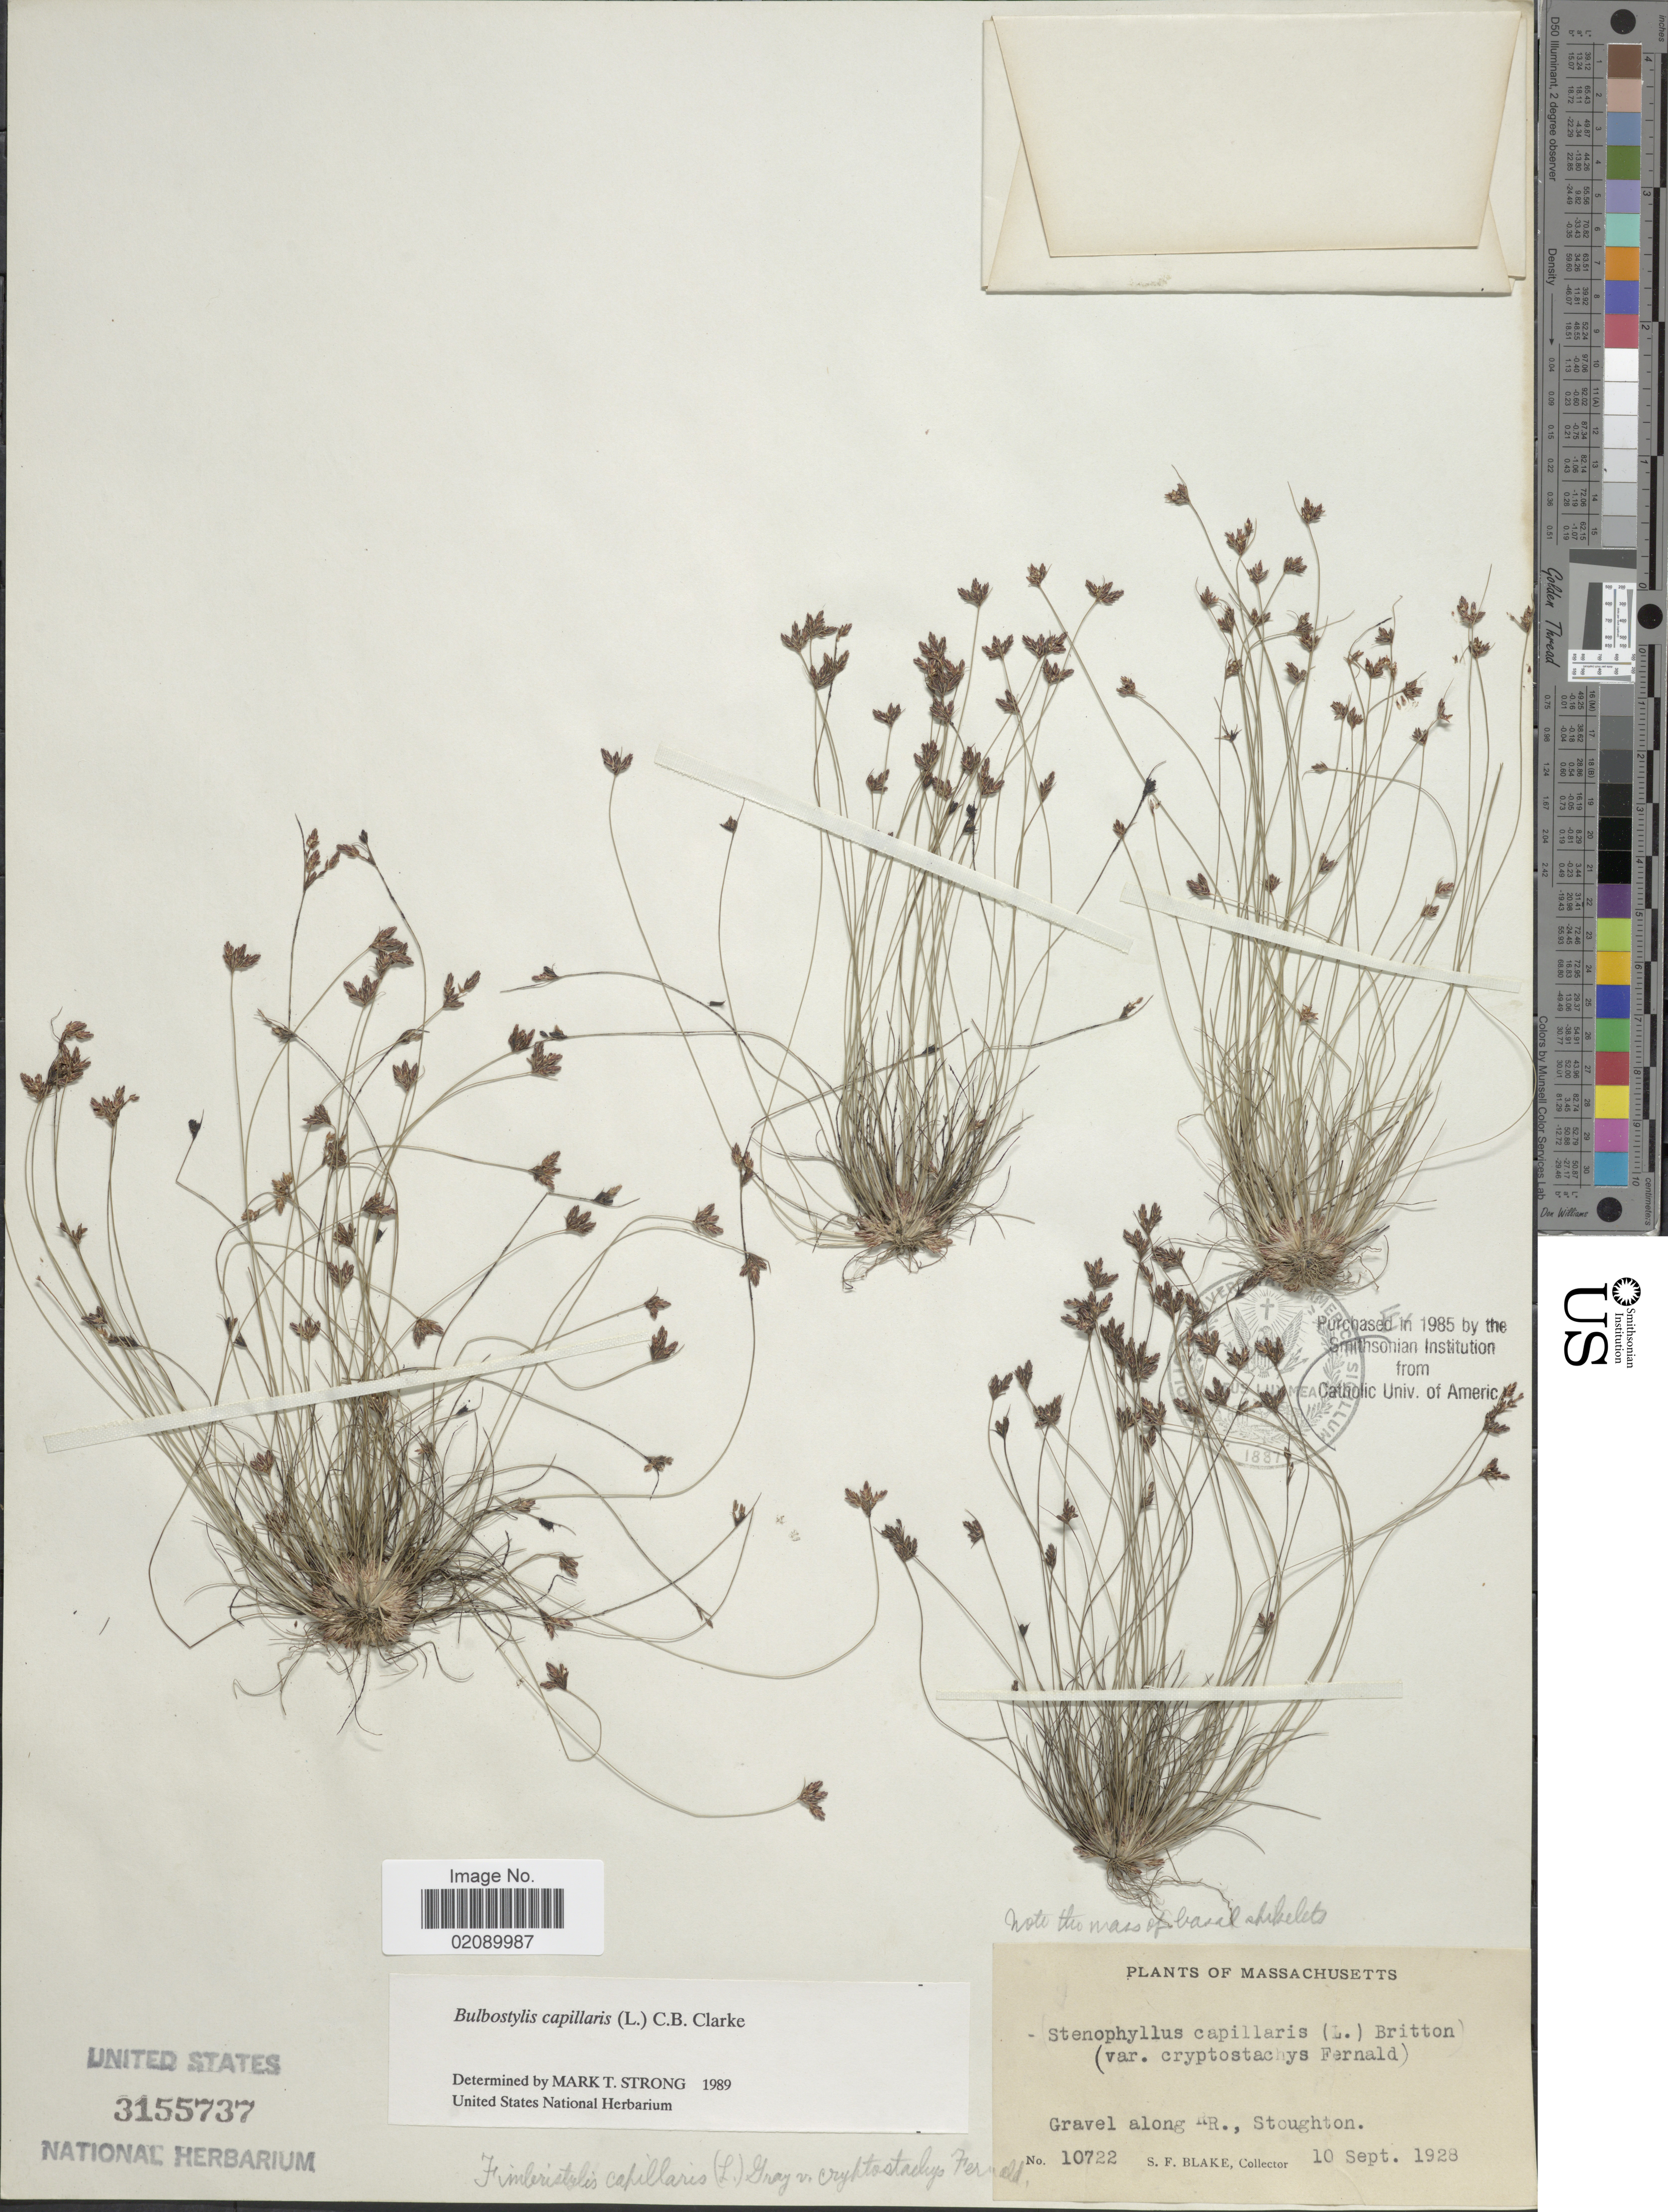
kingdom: Plantae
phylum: Tracheophyta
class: Liliopsida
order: Poales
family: Cyperaceae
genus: Bulbostylis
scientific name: Bulbostylis capillaris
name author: (L.) Kunth ex C.B. Clarke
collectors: S. Blake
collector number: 10722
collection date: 1928-09-10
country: United States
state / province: Massachusetts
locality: Gravel along RR., Stoughton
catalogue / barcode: US 3155737